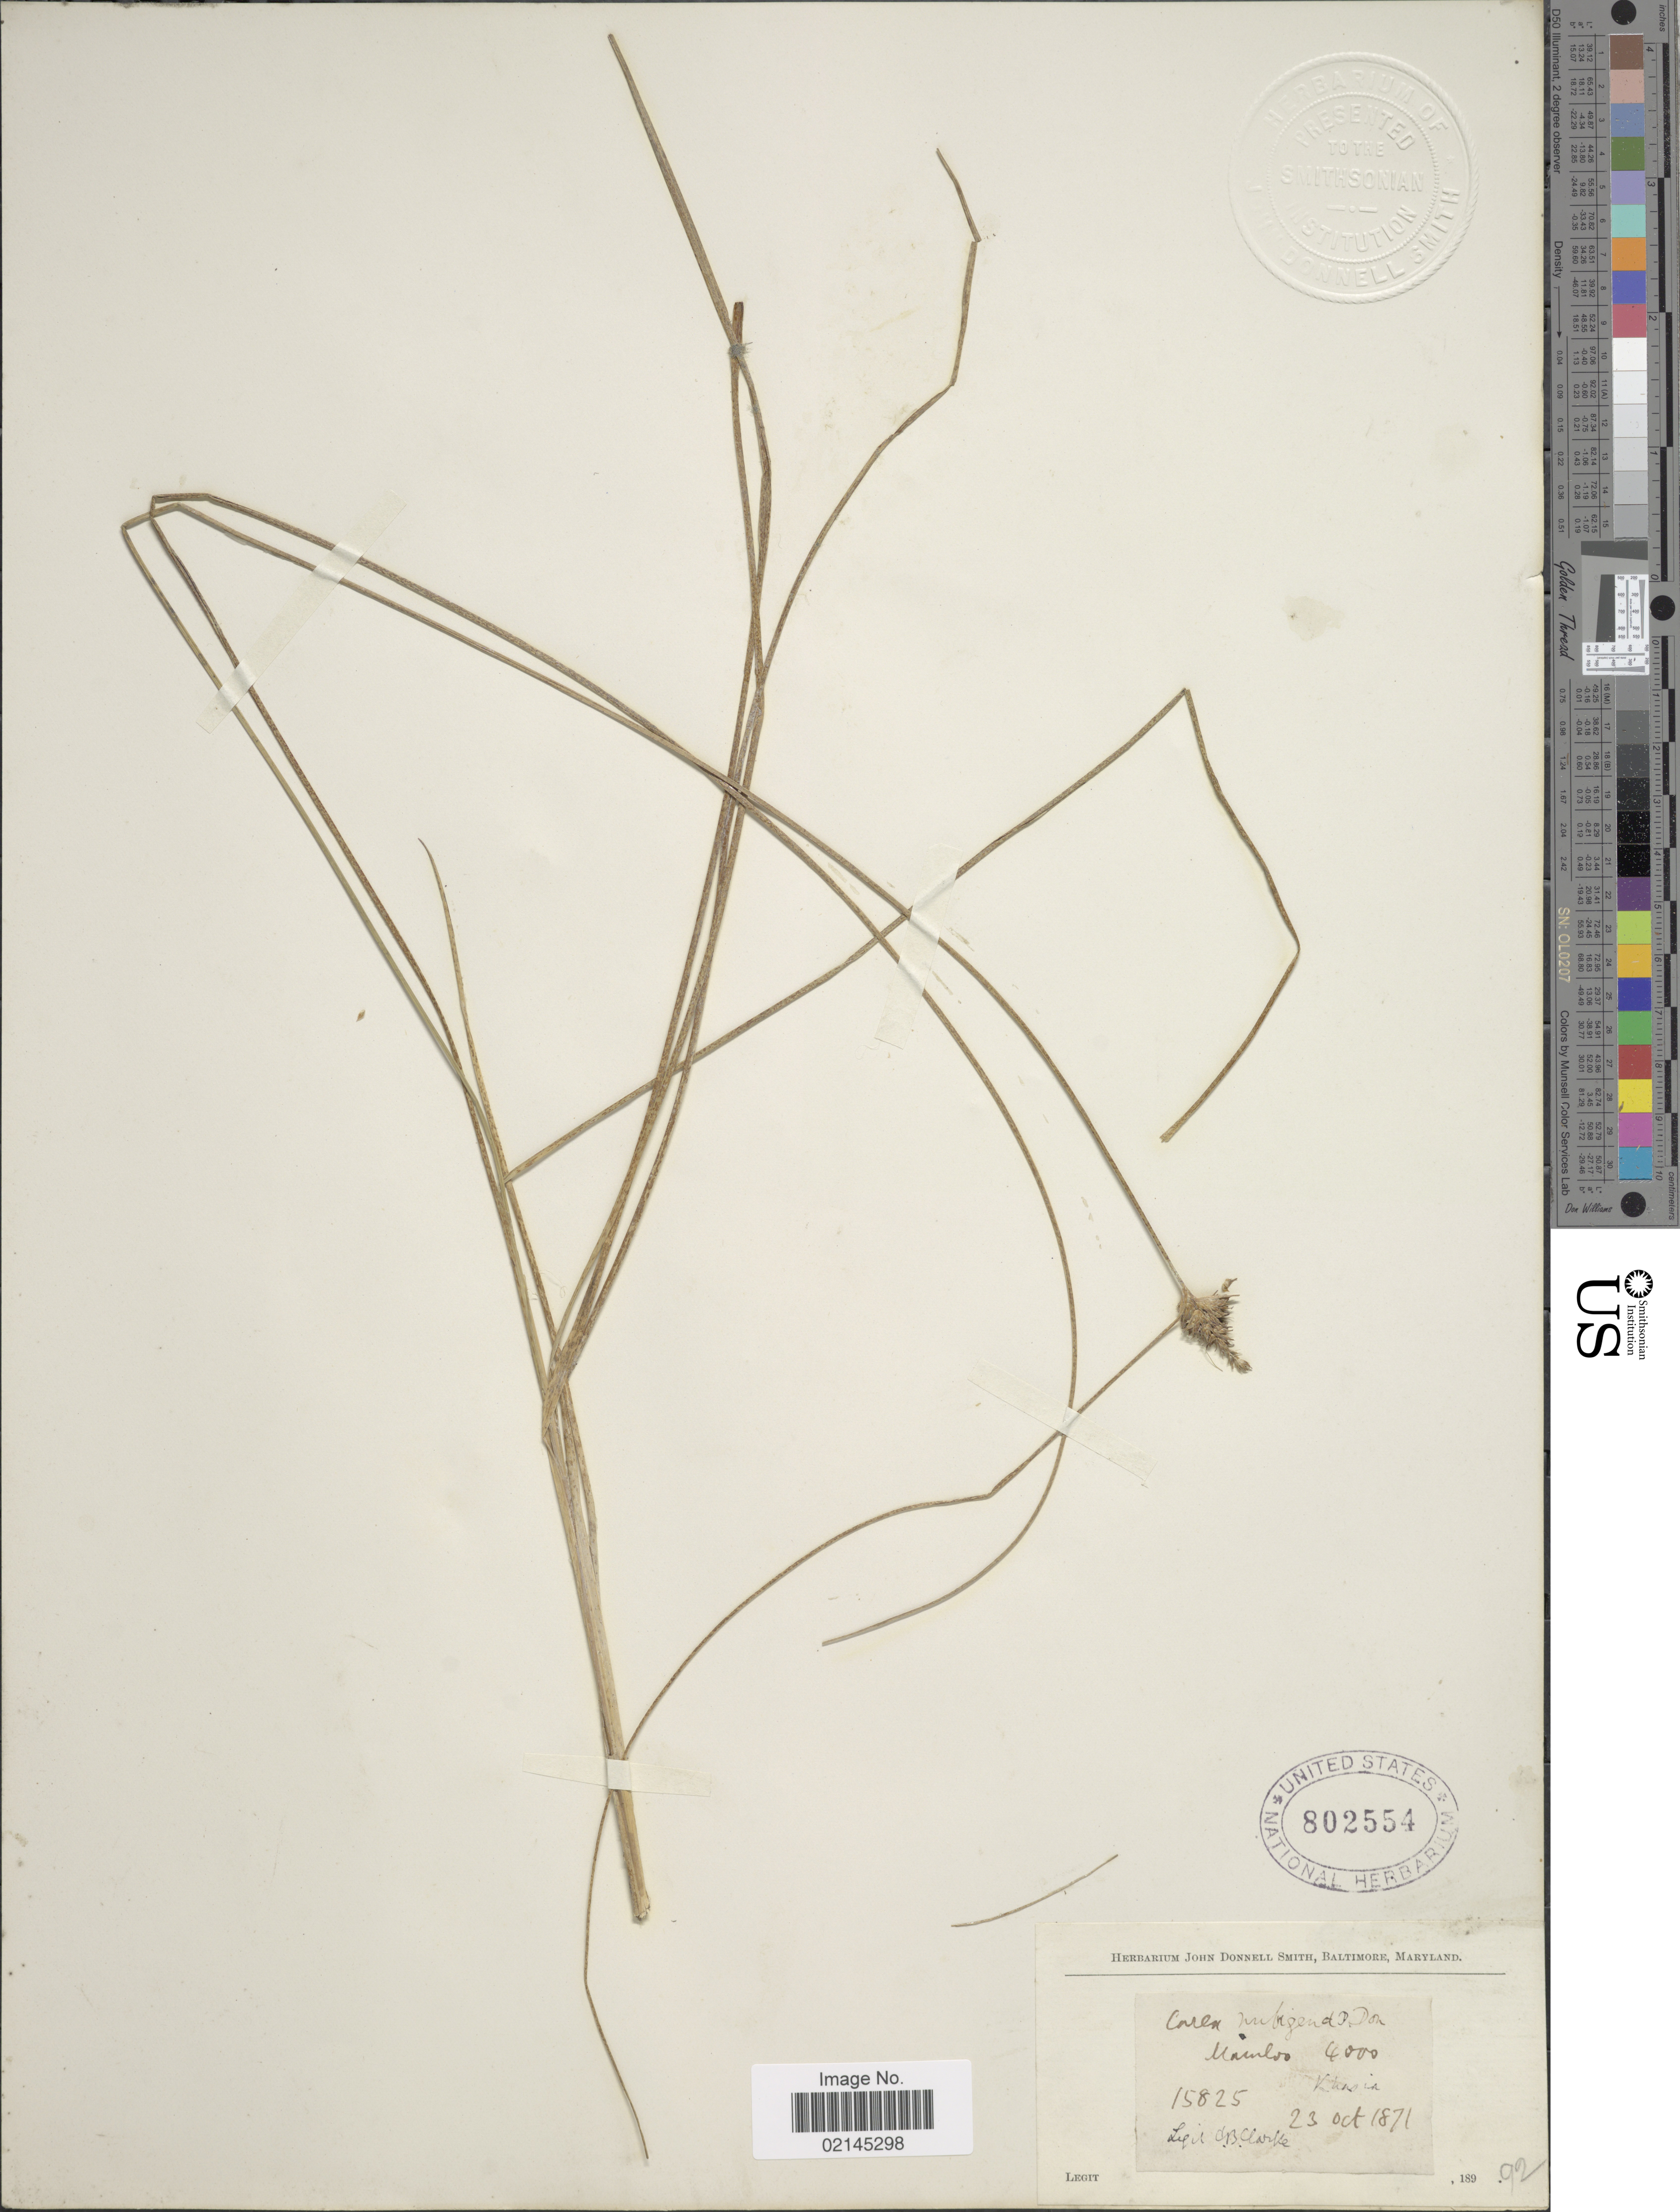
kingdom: Plantae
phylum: Tracheophyta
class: Liliopsida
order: Poales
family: Cyperaceae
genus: Carex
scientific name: Carex nubigena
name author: D. Don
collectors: C. B. Clarke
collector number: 15825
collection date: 1871-10-23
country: India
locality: Mamloo, Khasia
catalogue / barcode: US 802554